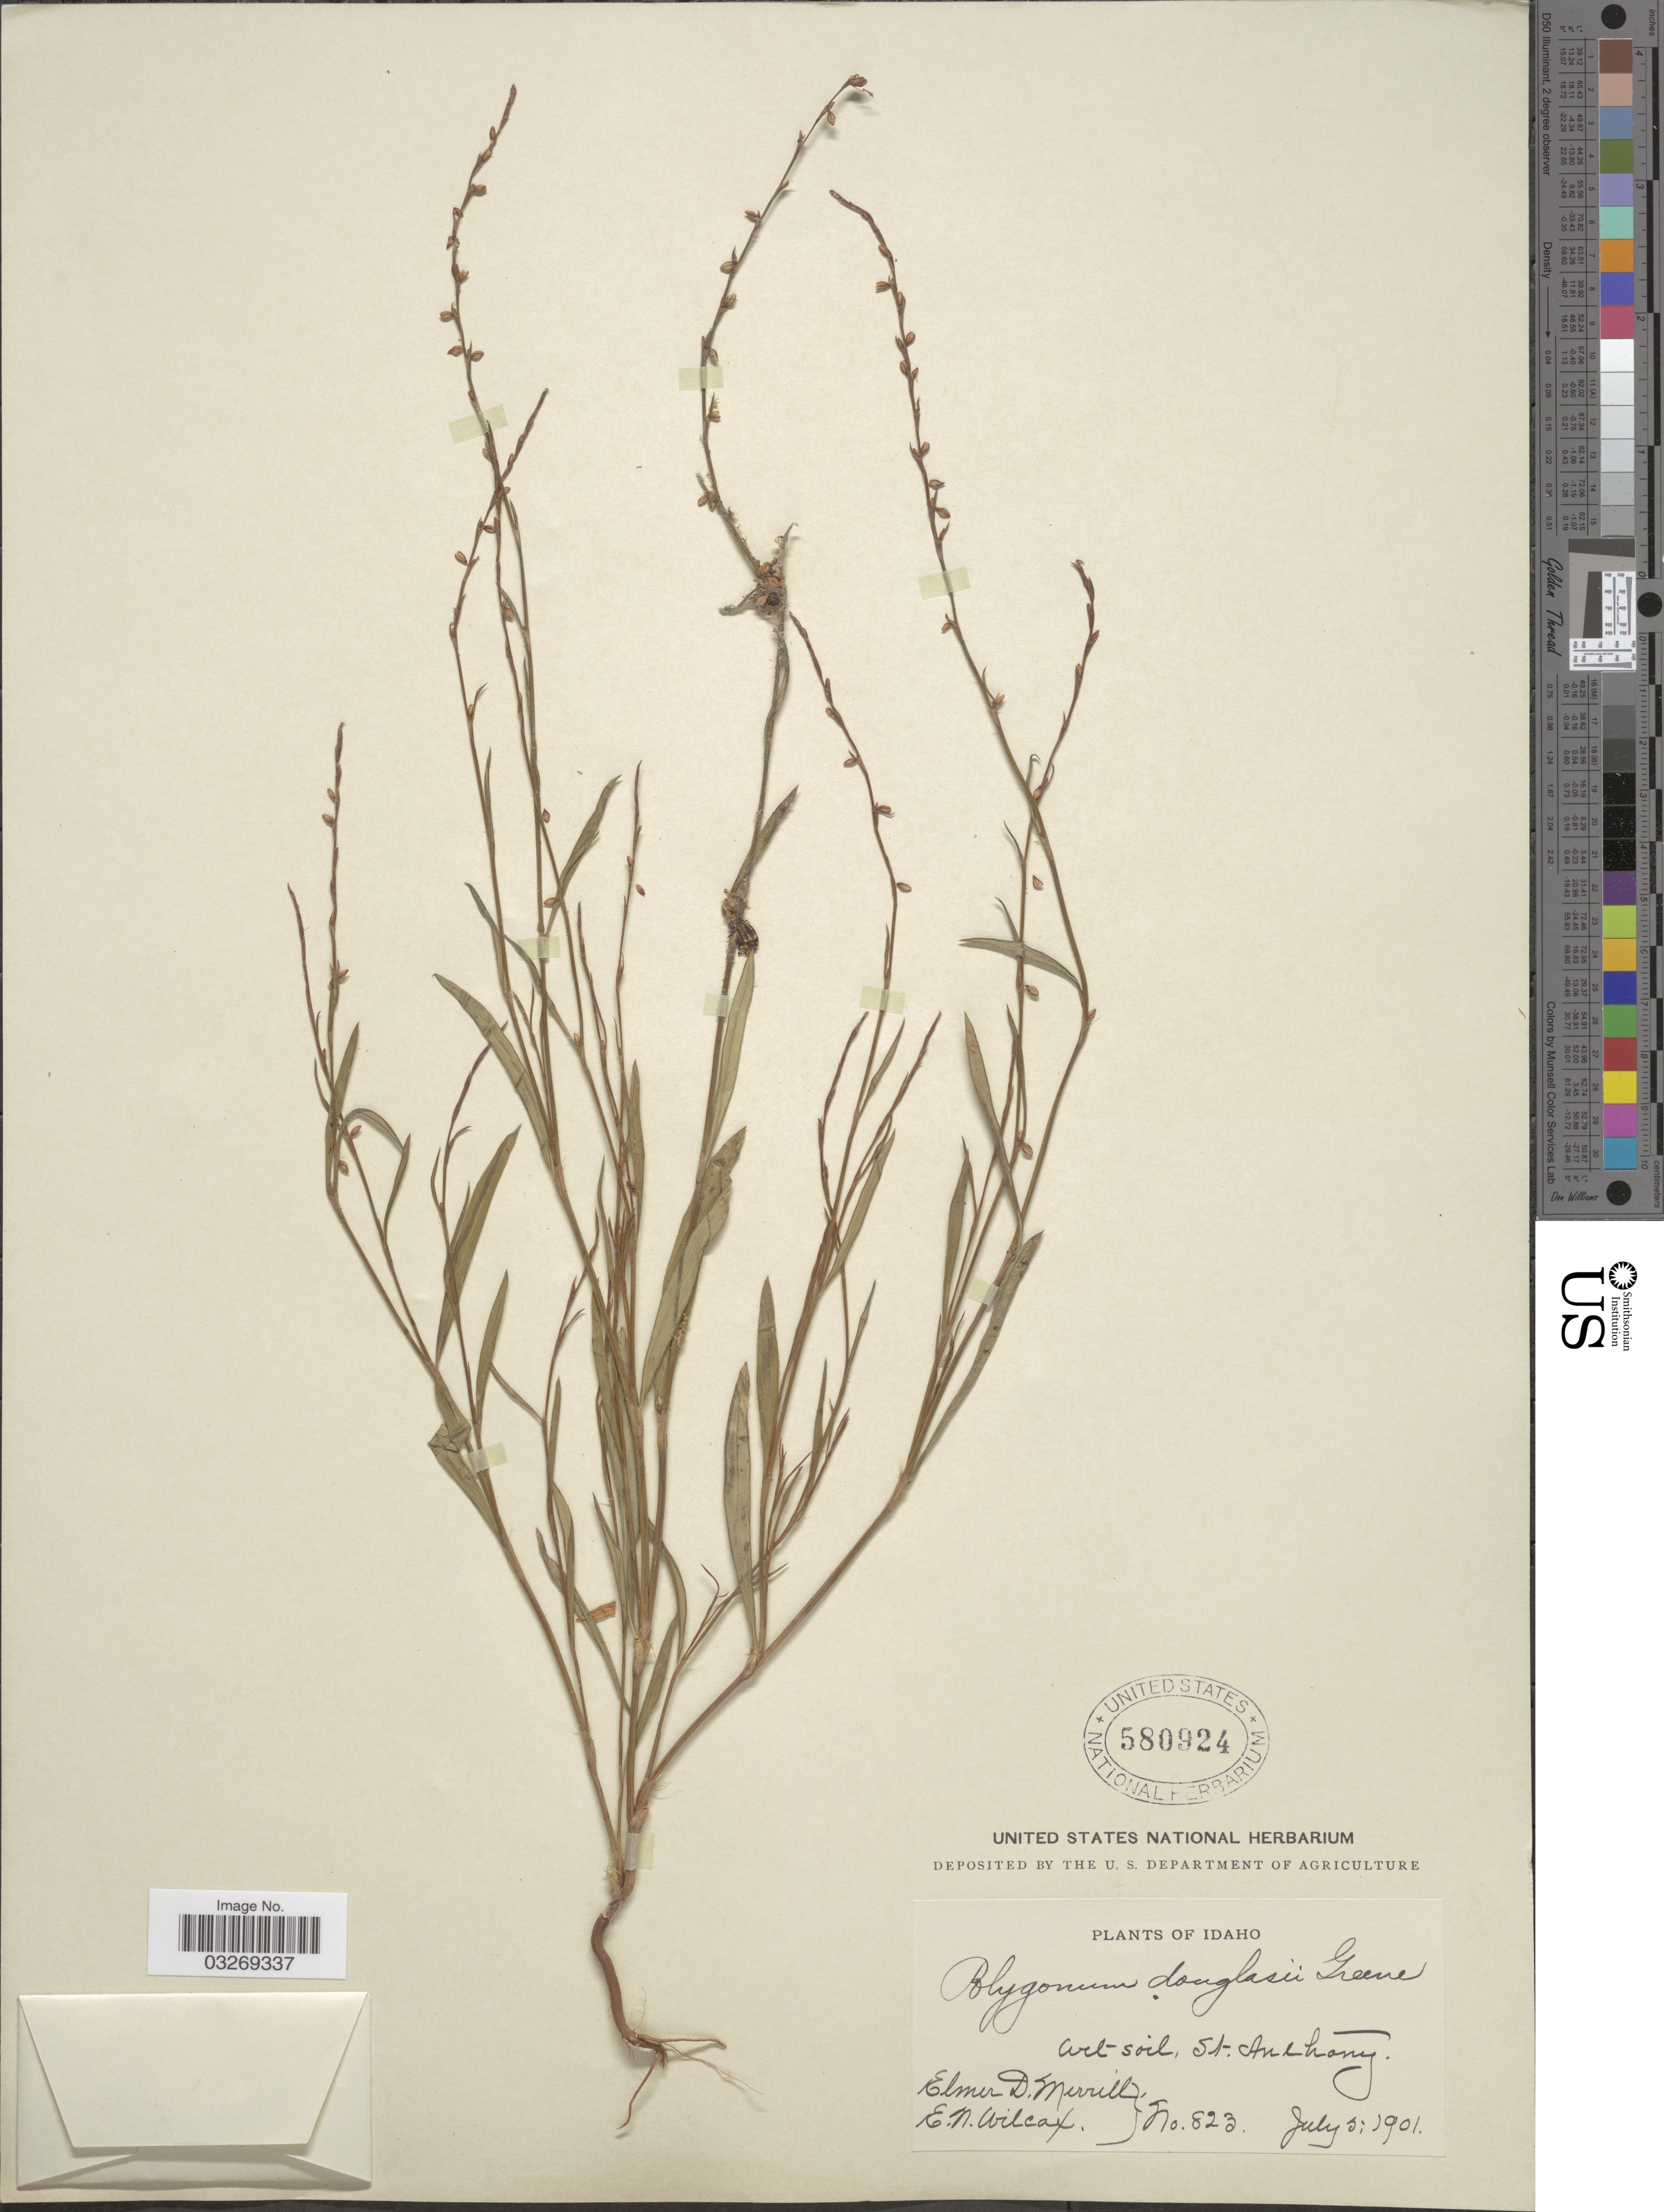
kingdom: Plantae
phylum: Tracheophyta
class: Magnoliopsida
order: Caryophyllales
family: Polygonaceae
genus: Polygonum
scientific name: Polygonum douglasii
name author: Greene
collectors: E. D. Merrill & E. Wilcox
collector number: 823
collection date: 1901-07-05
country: United States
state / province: Idaho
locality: Wet soil, St. Anthony.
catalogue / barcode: US 580924